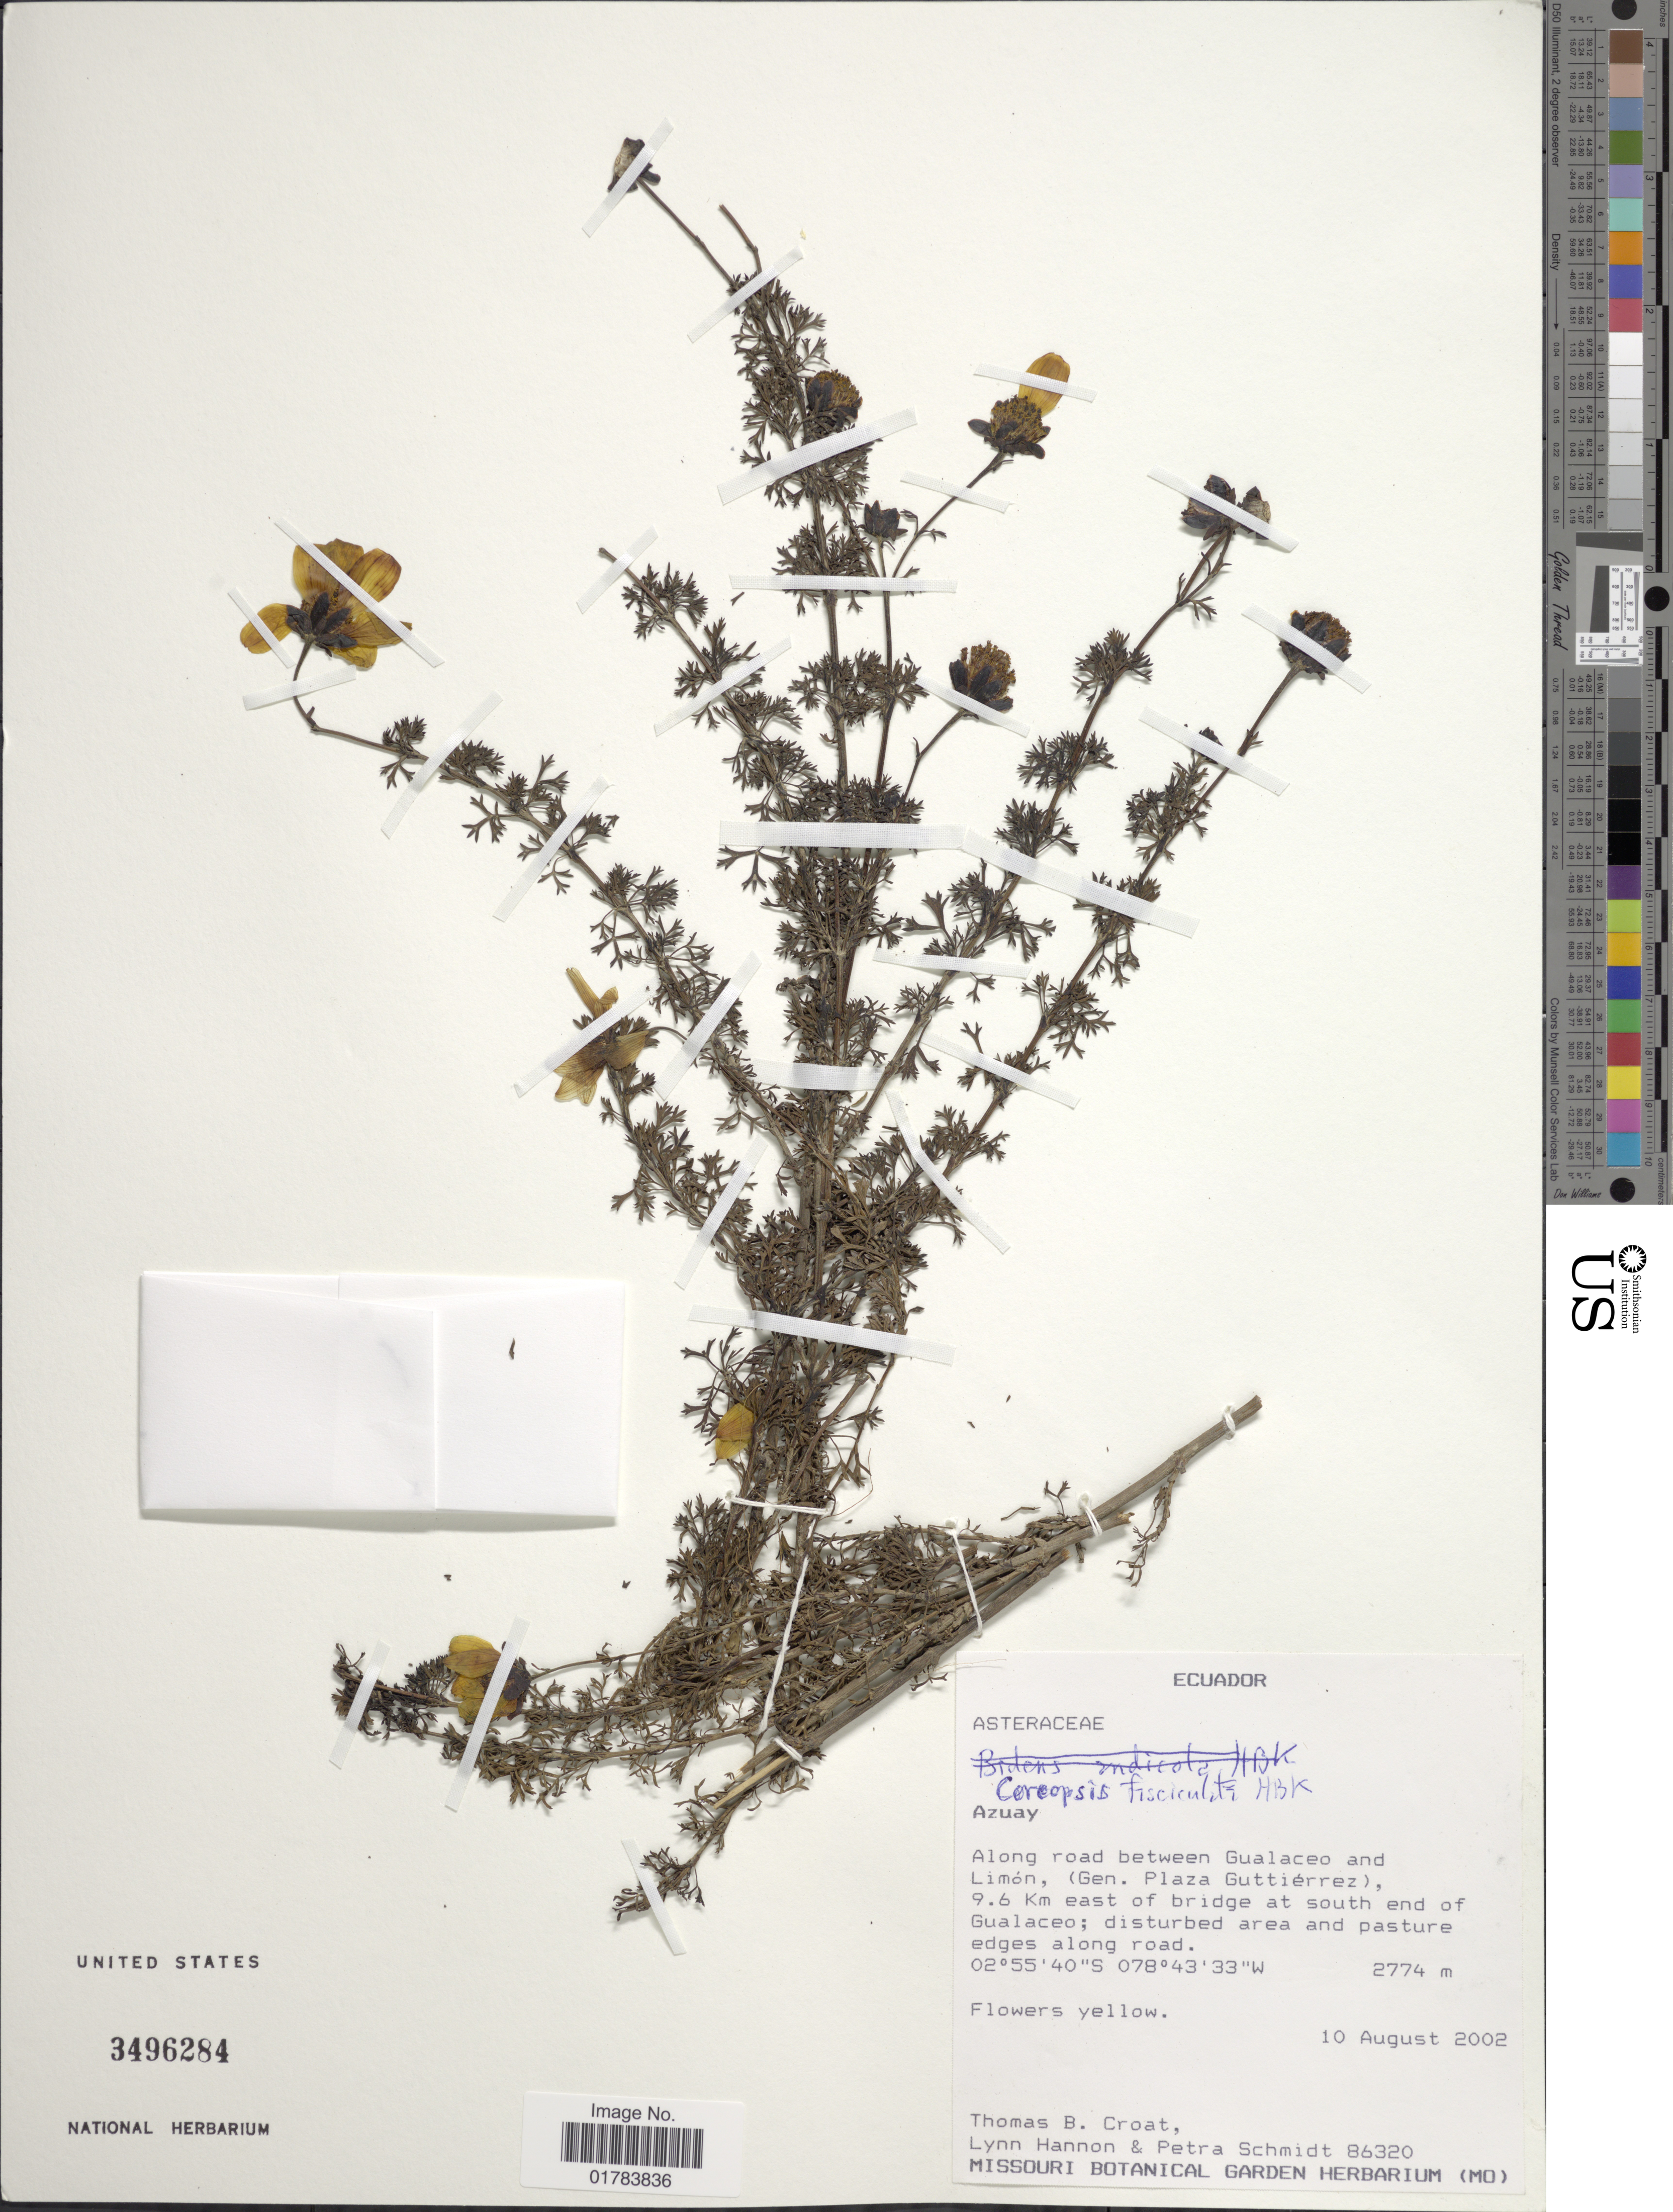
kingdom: Plantae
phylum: Tracheophyta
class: Magnoliopsida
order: Asterales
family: Asteraceae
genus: Coreopsis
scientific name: Coreopsis fasciculata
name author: Wedd.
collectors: T. B. Croat, L. Hannon & P. Schmidt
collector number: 86320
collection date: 2002-08-10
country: Ecuador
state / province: Azuay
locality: Along road between Gualaceo and Limon, (Gen. Plaza Guttierrez), 9.6 km east of bridge at south end of Gualaceo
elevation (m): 2774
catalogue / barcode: US 3496284